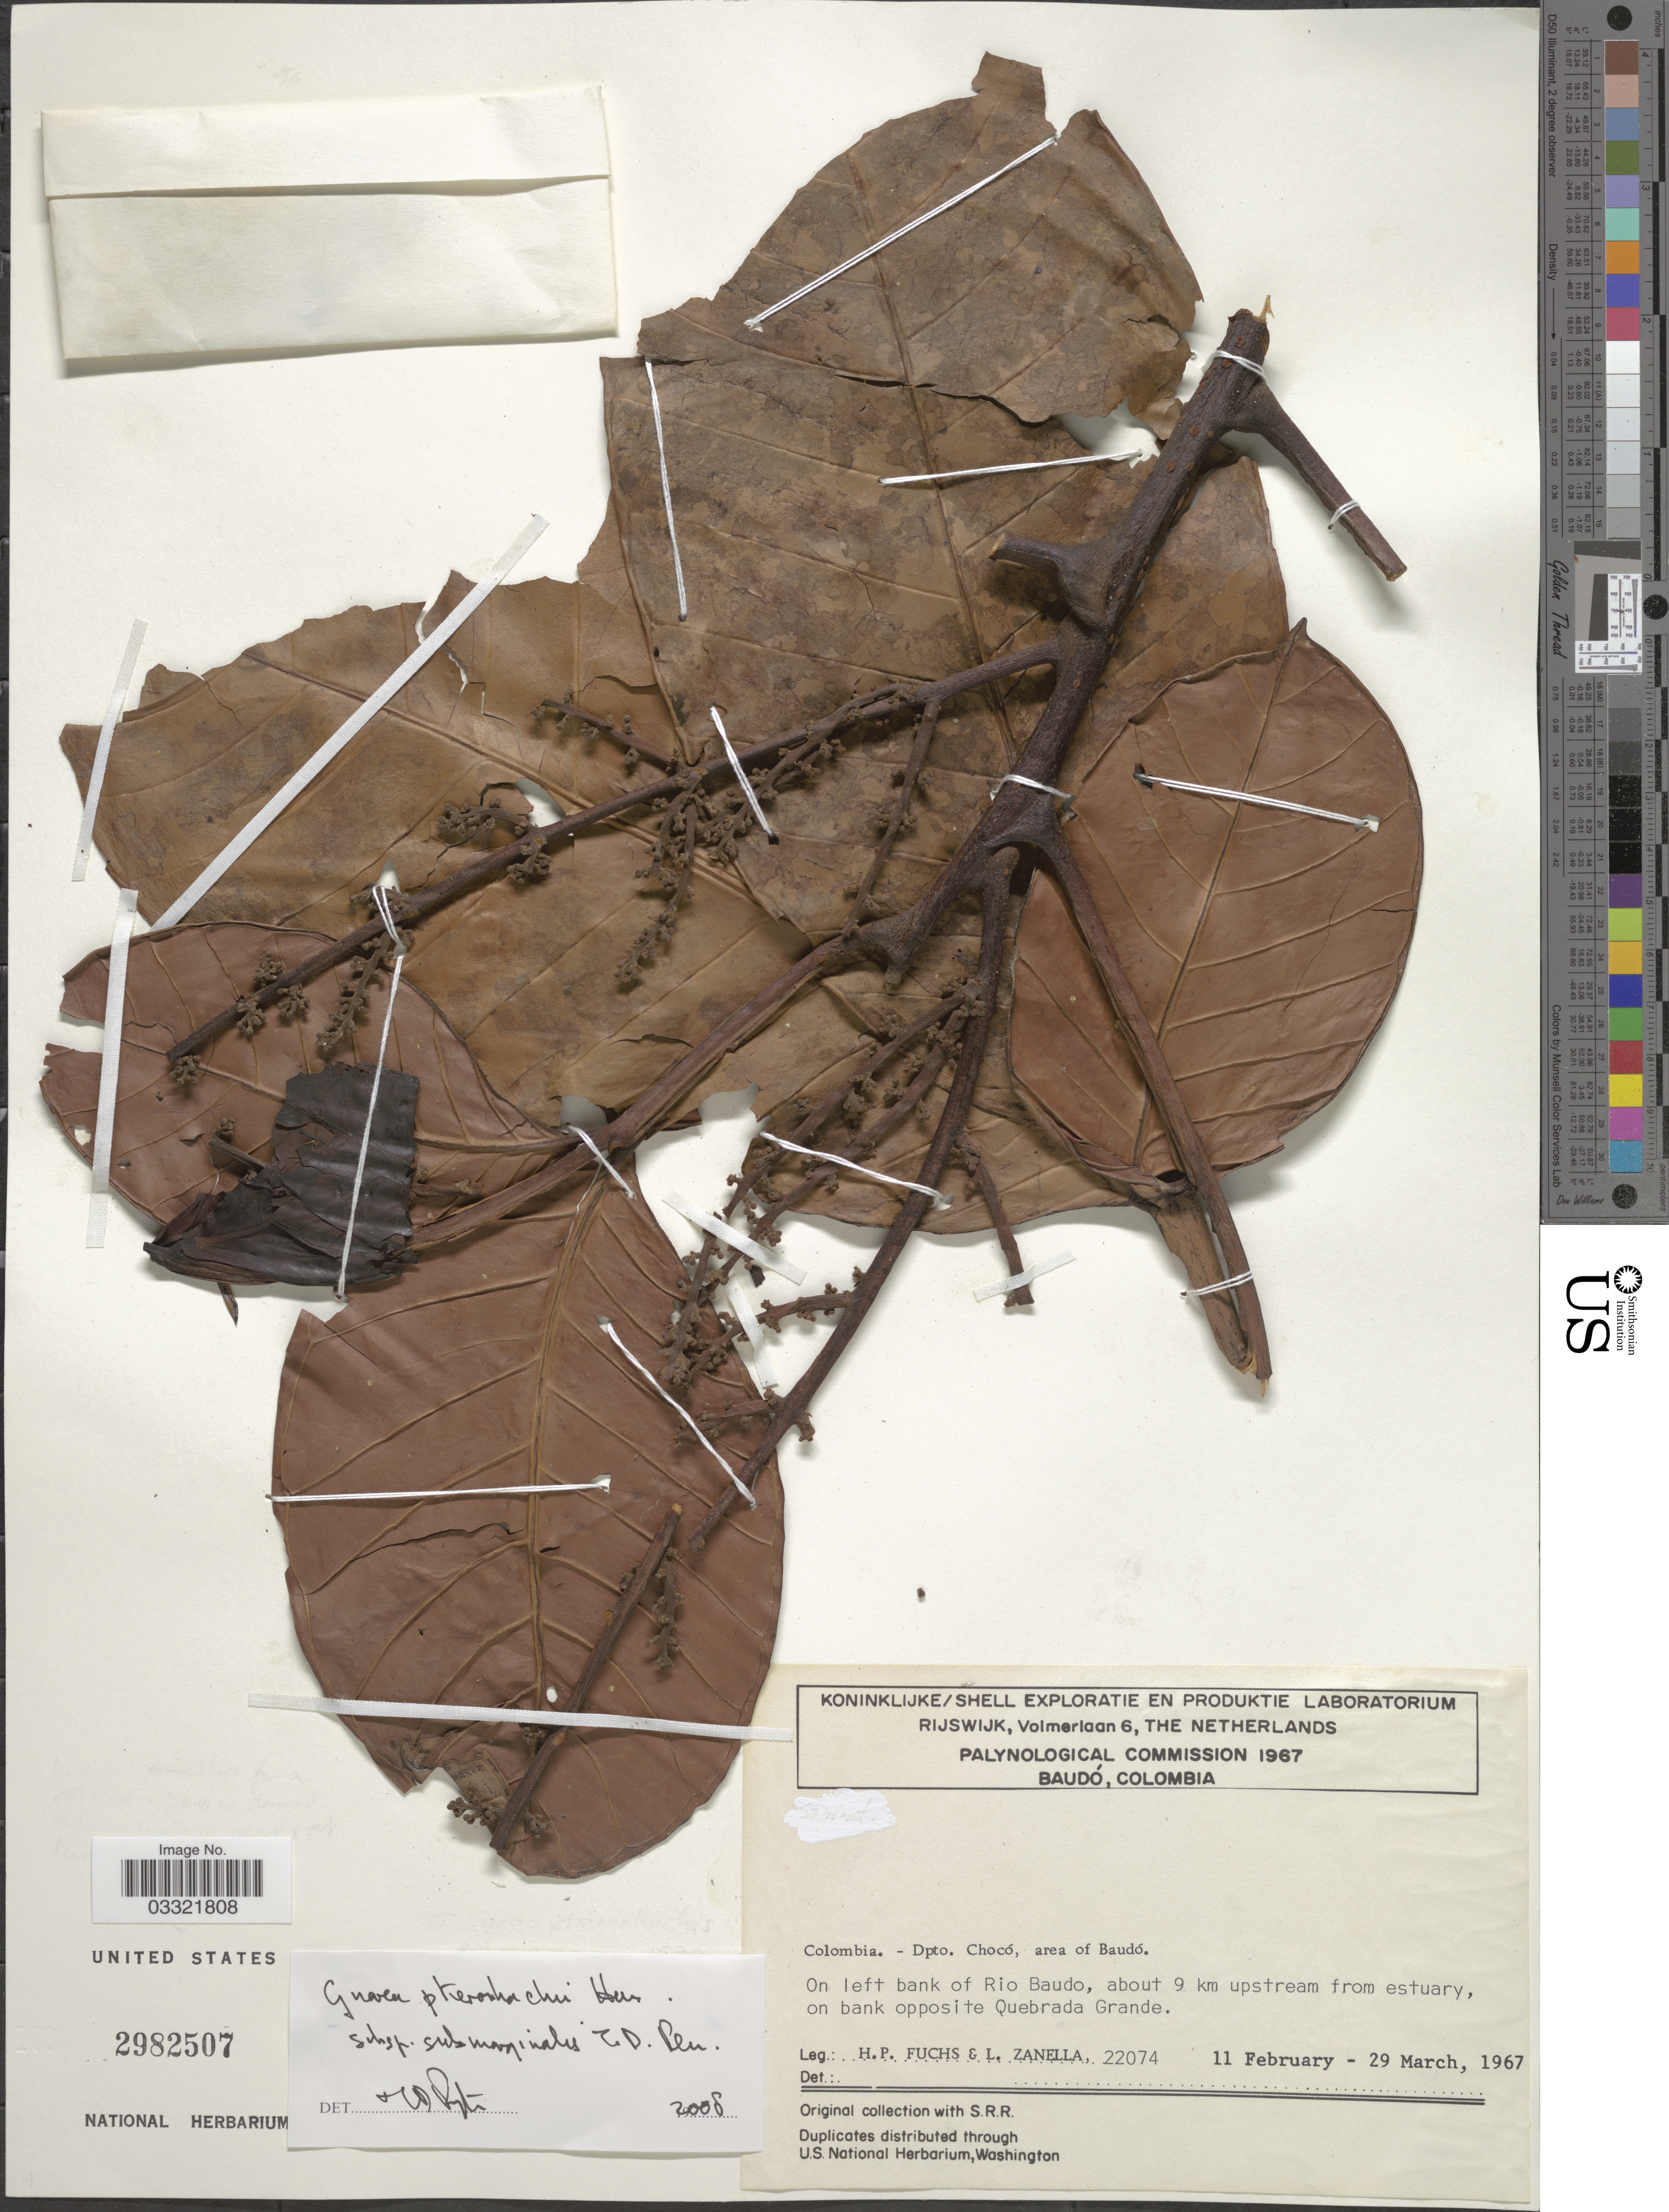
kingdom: Plantae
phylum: Tracheophyta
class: Magnoliopsida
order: Sapindales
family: Meliaceae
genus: Guarea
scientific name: Guarea pterorhachis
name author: Harms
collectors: H. P. Fuchs & L. Zanella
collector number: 22074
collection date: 1967-02-11/1967-03-29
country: Colombia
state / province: Chocó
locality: Dpto. Chocó, area of Baudó. On left bank of Rio Baudo, about 9 km upstream from estuary, on bank opposite Quebrada Grande.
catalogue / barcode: US 2982507